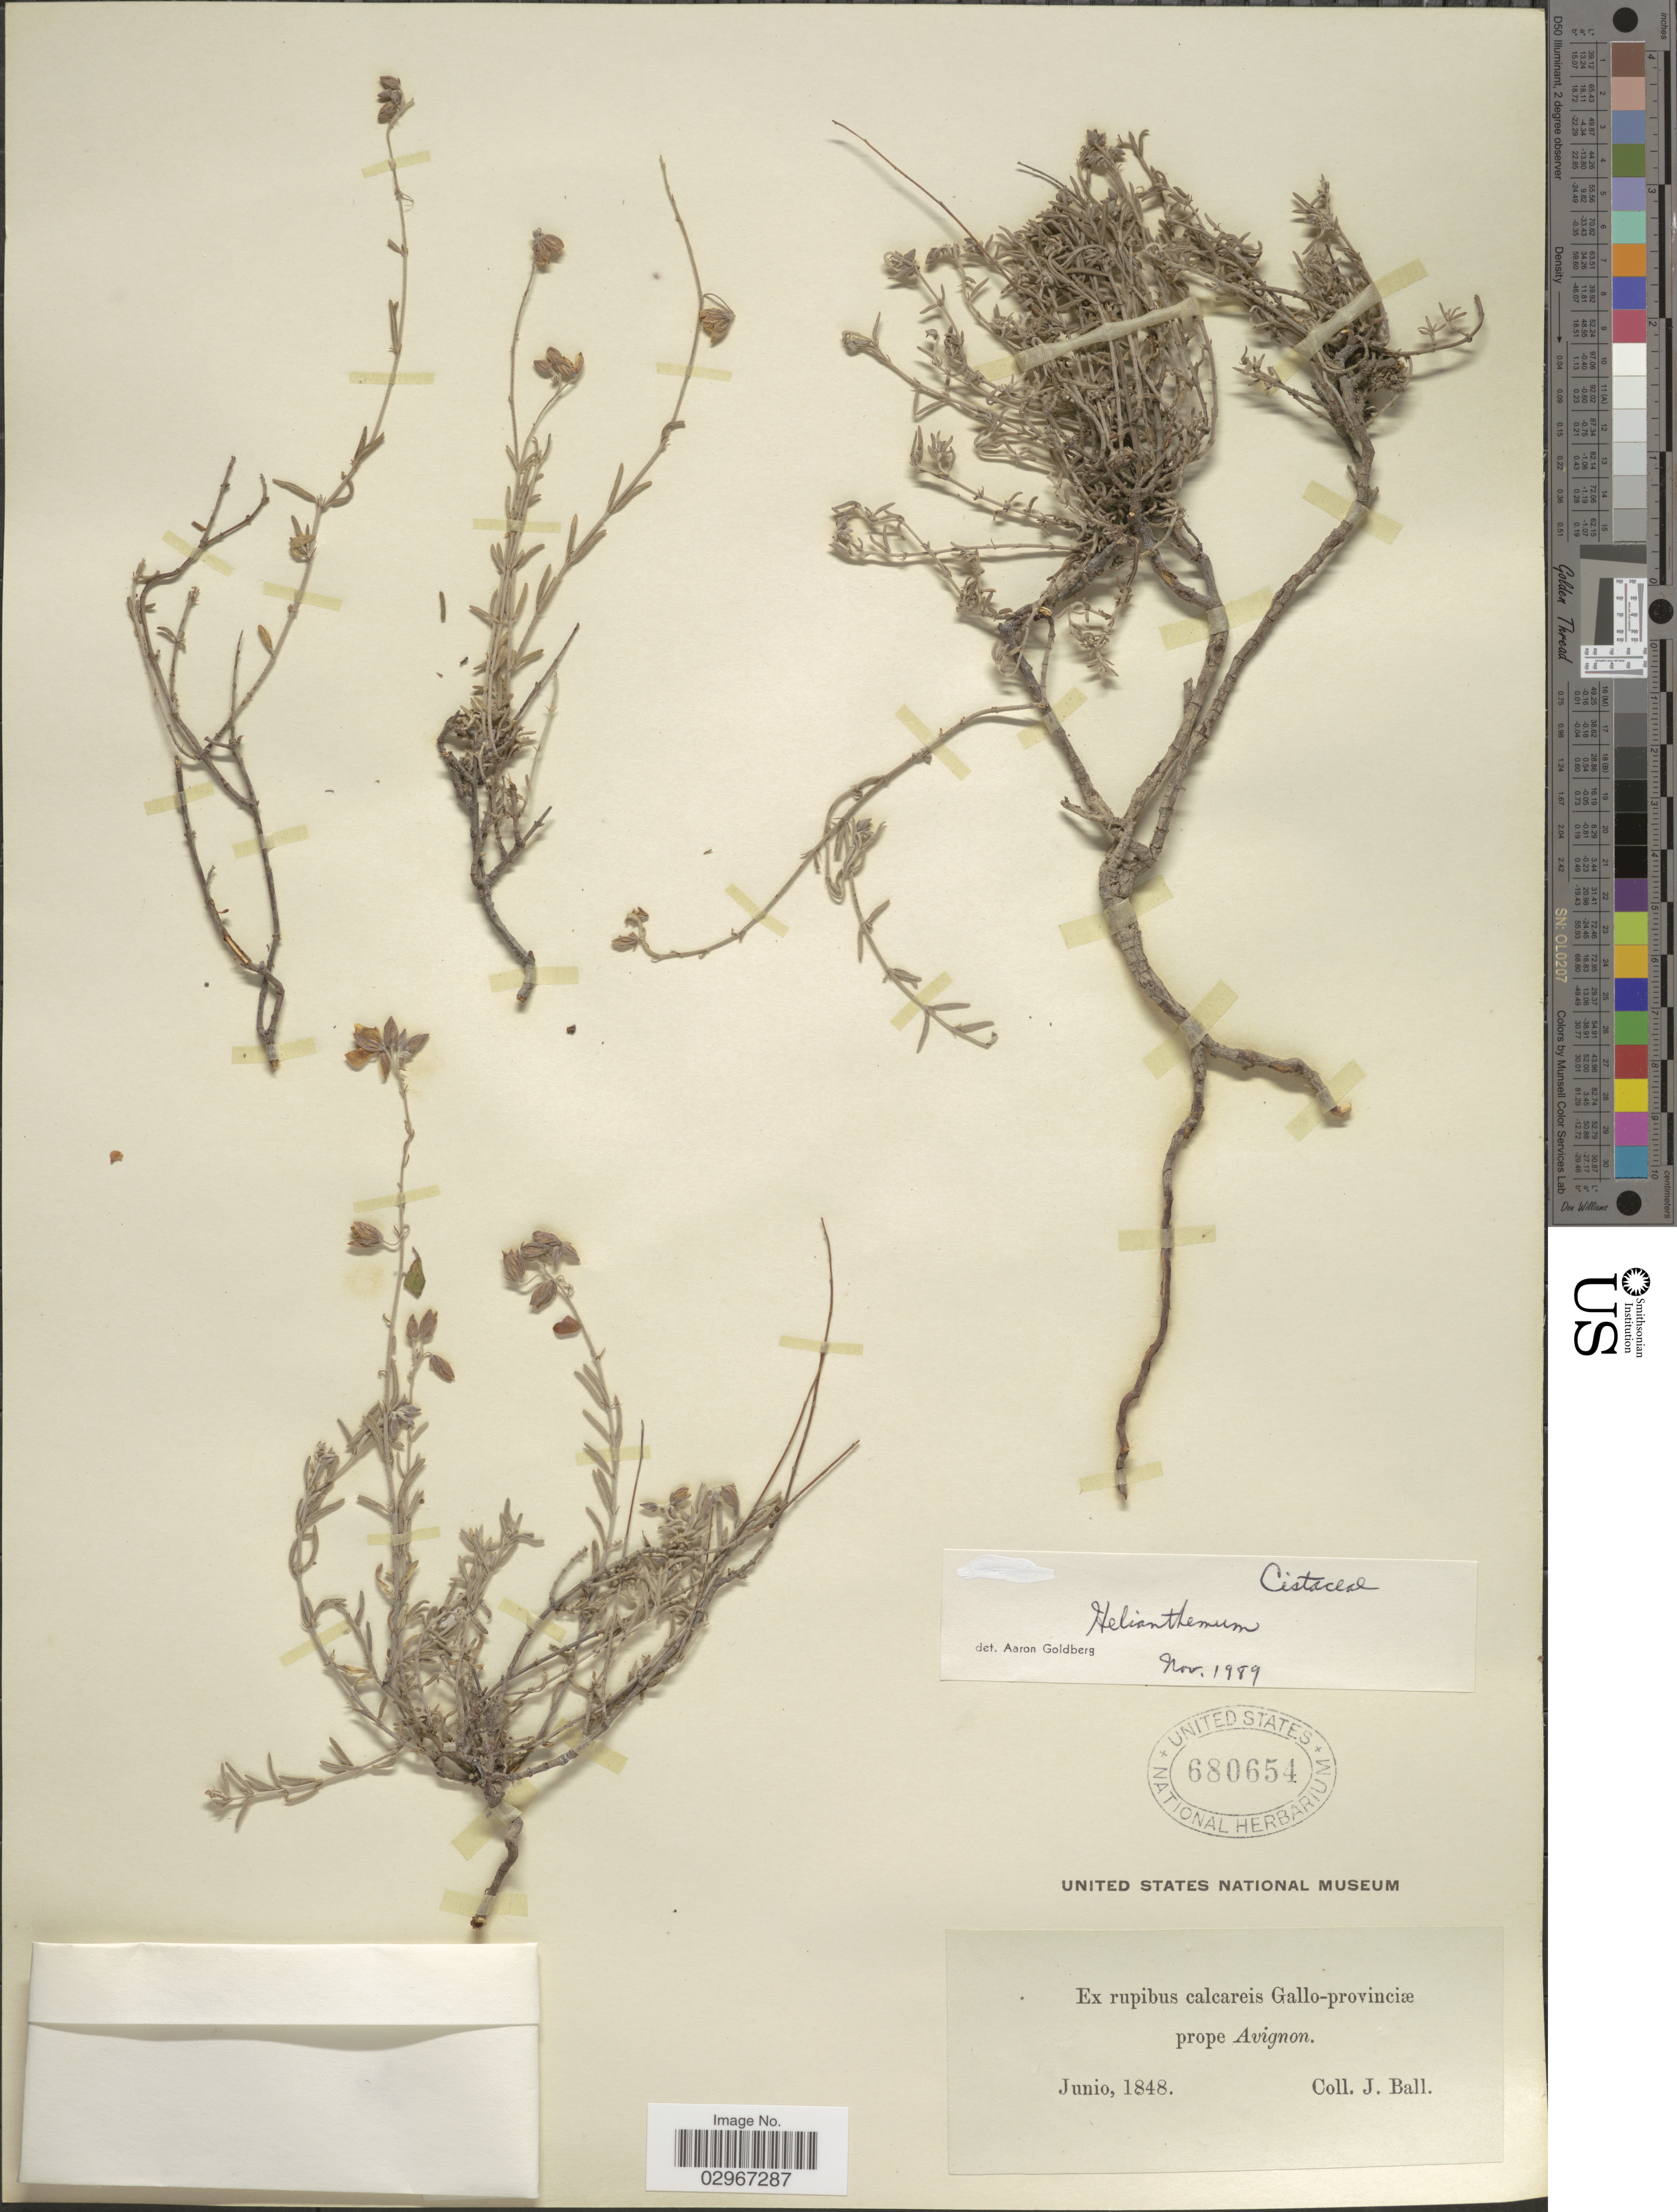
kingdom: Plantae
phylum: Tracheophyta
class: Magnoliopsida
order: Malvales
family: Cistaceae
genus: Helianthemum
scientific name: Helianthemum sp.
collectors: J. Ball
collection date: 1848-06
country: France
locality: Ex rupibus calcareis Gallo-provinciæ, prope Avignon.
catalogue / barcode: US 680654